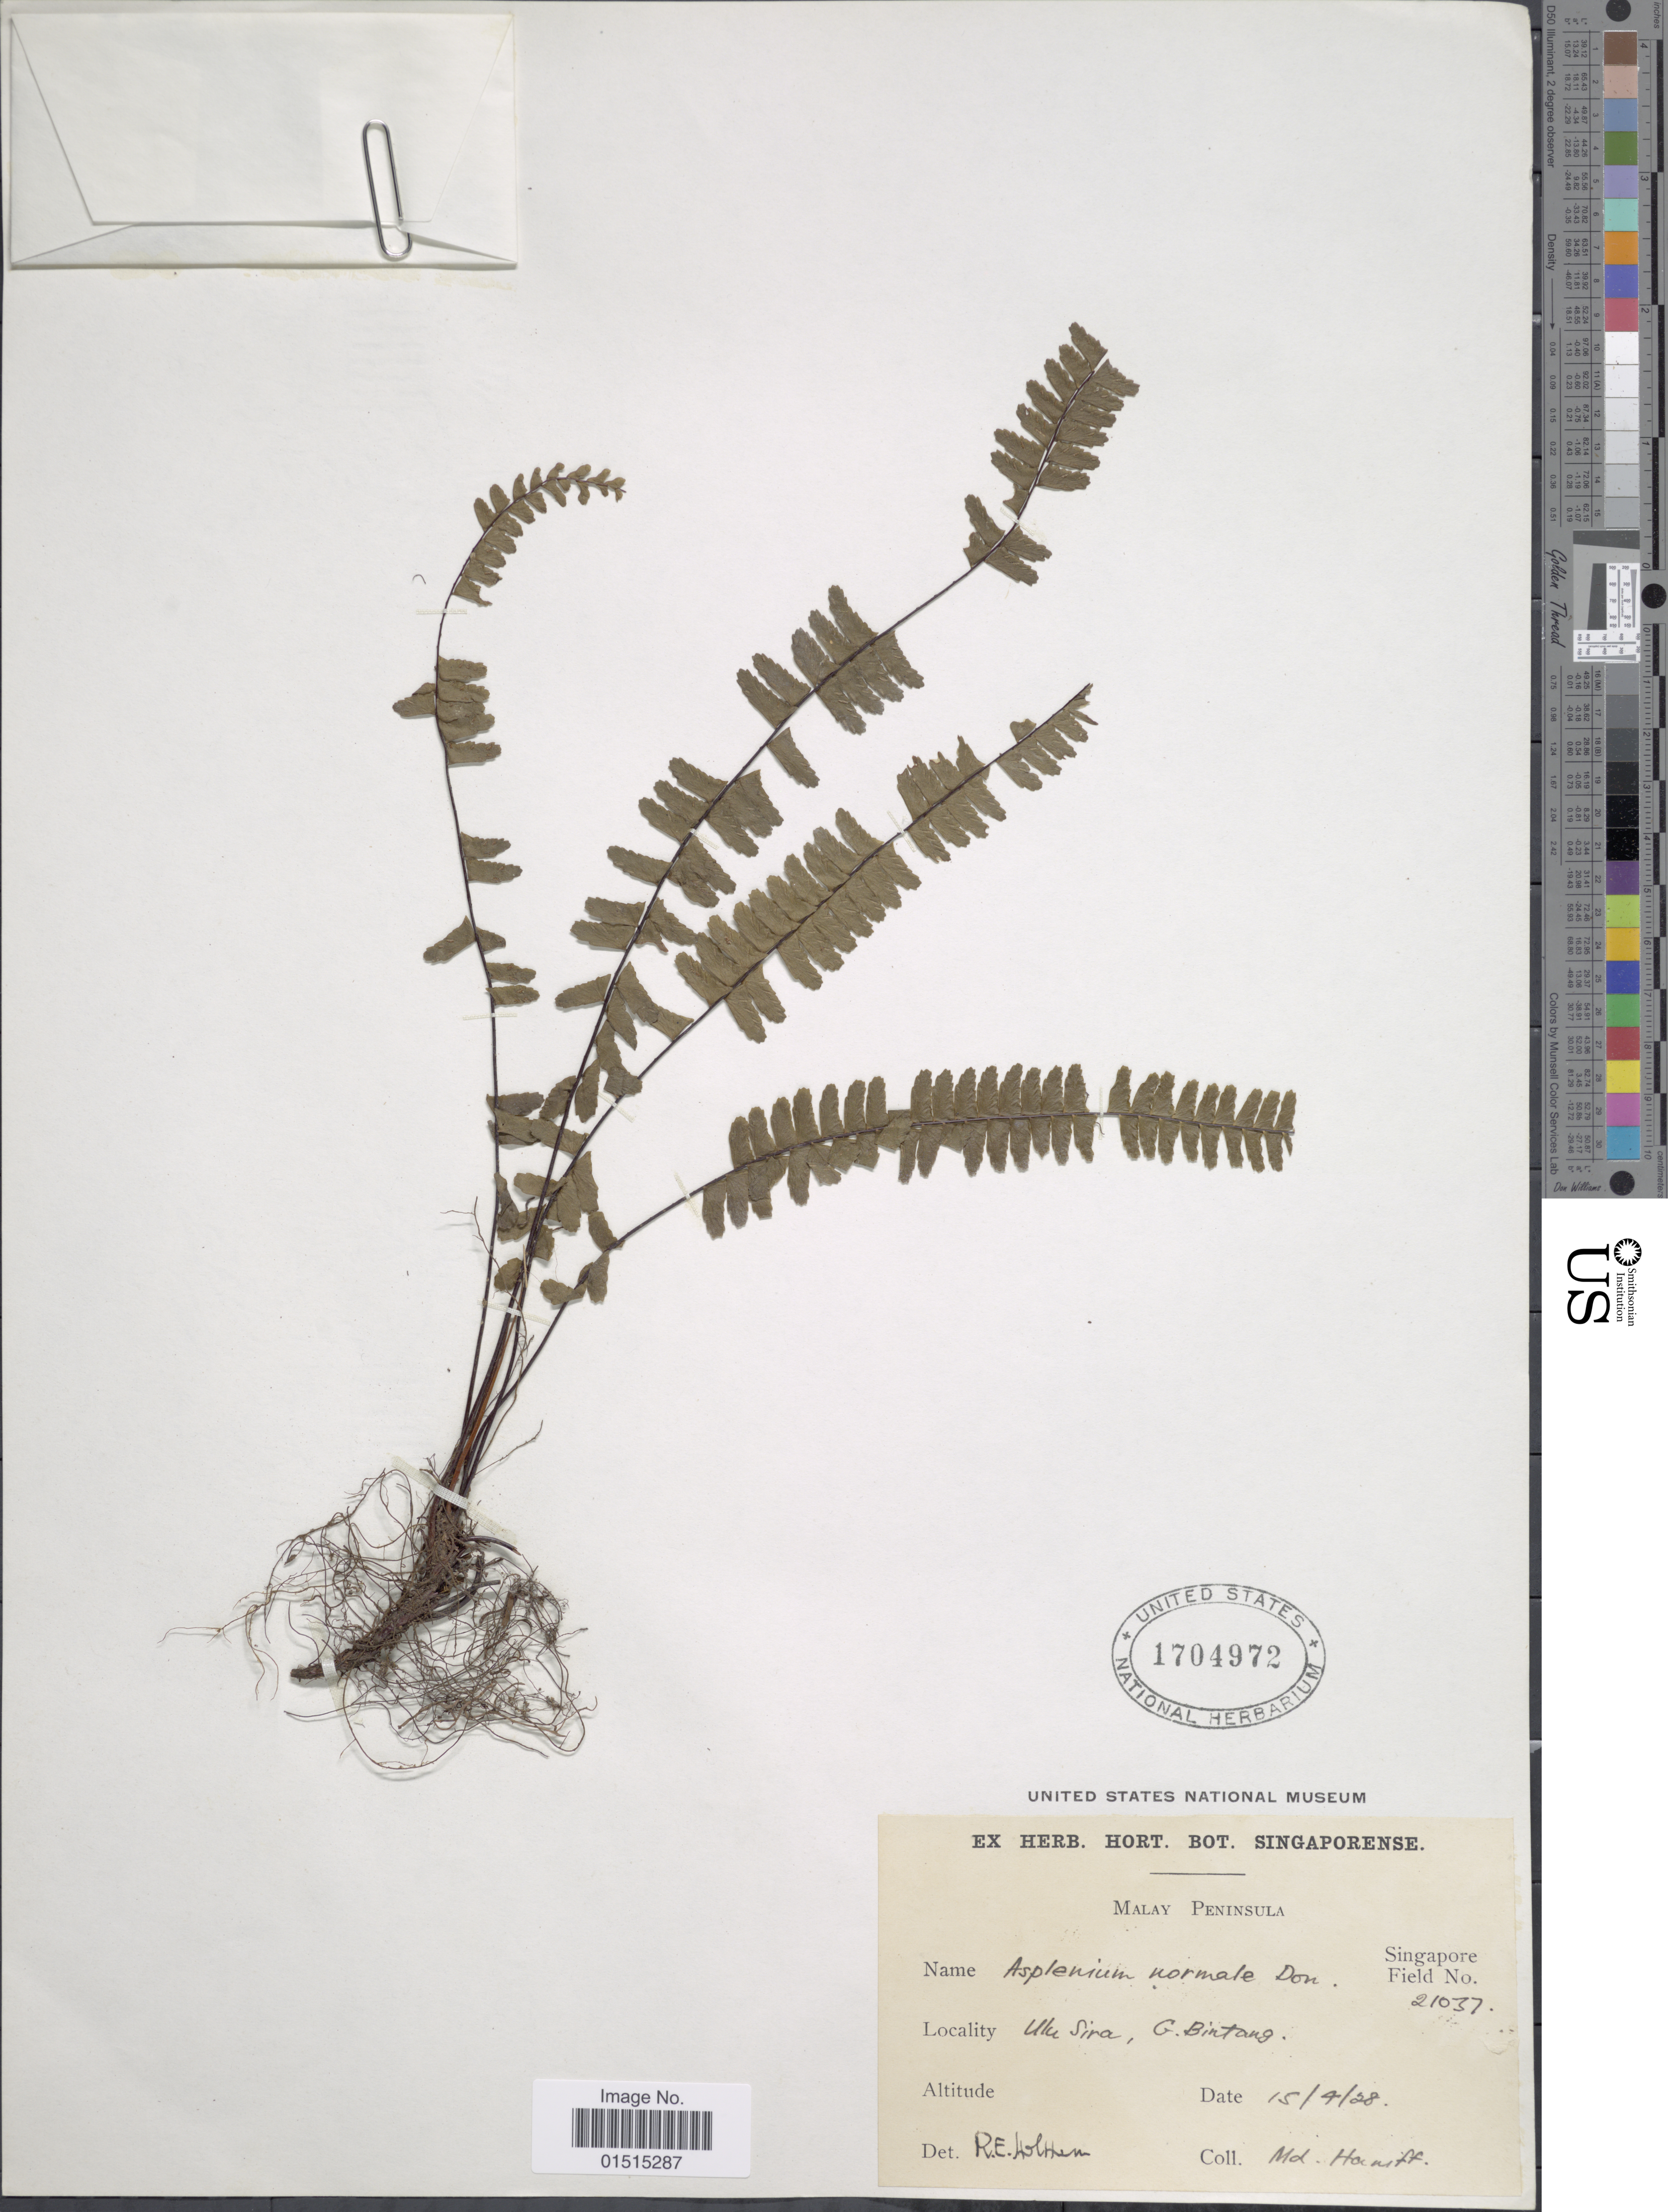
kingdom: Plantae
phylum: Tracheophyta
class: Polypodiopsida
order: Polypodiales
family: Aspleniaceae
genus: Asplenium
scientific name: Asplenium normale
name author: D. Don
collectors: Holmiff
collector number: Singapore Field 21037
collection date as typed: Transcribed d/m/y: 15/4/28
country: Malaysia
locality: Malay, Peninsula, Ulu Sira, G. Bintang [interpreted]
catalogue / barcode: US 1704972